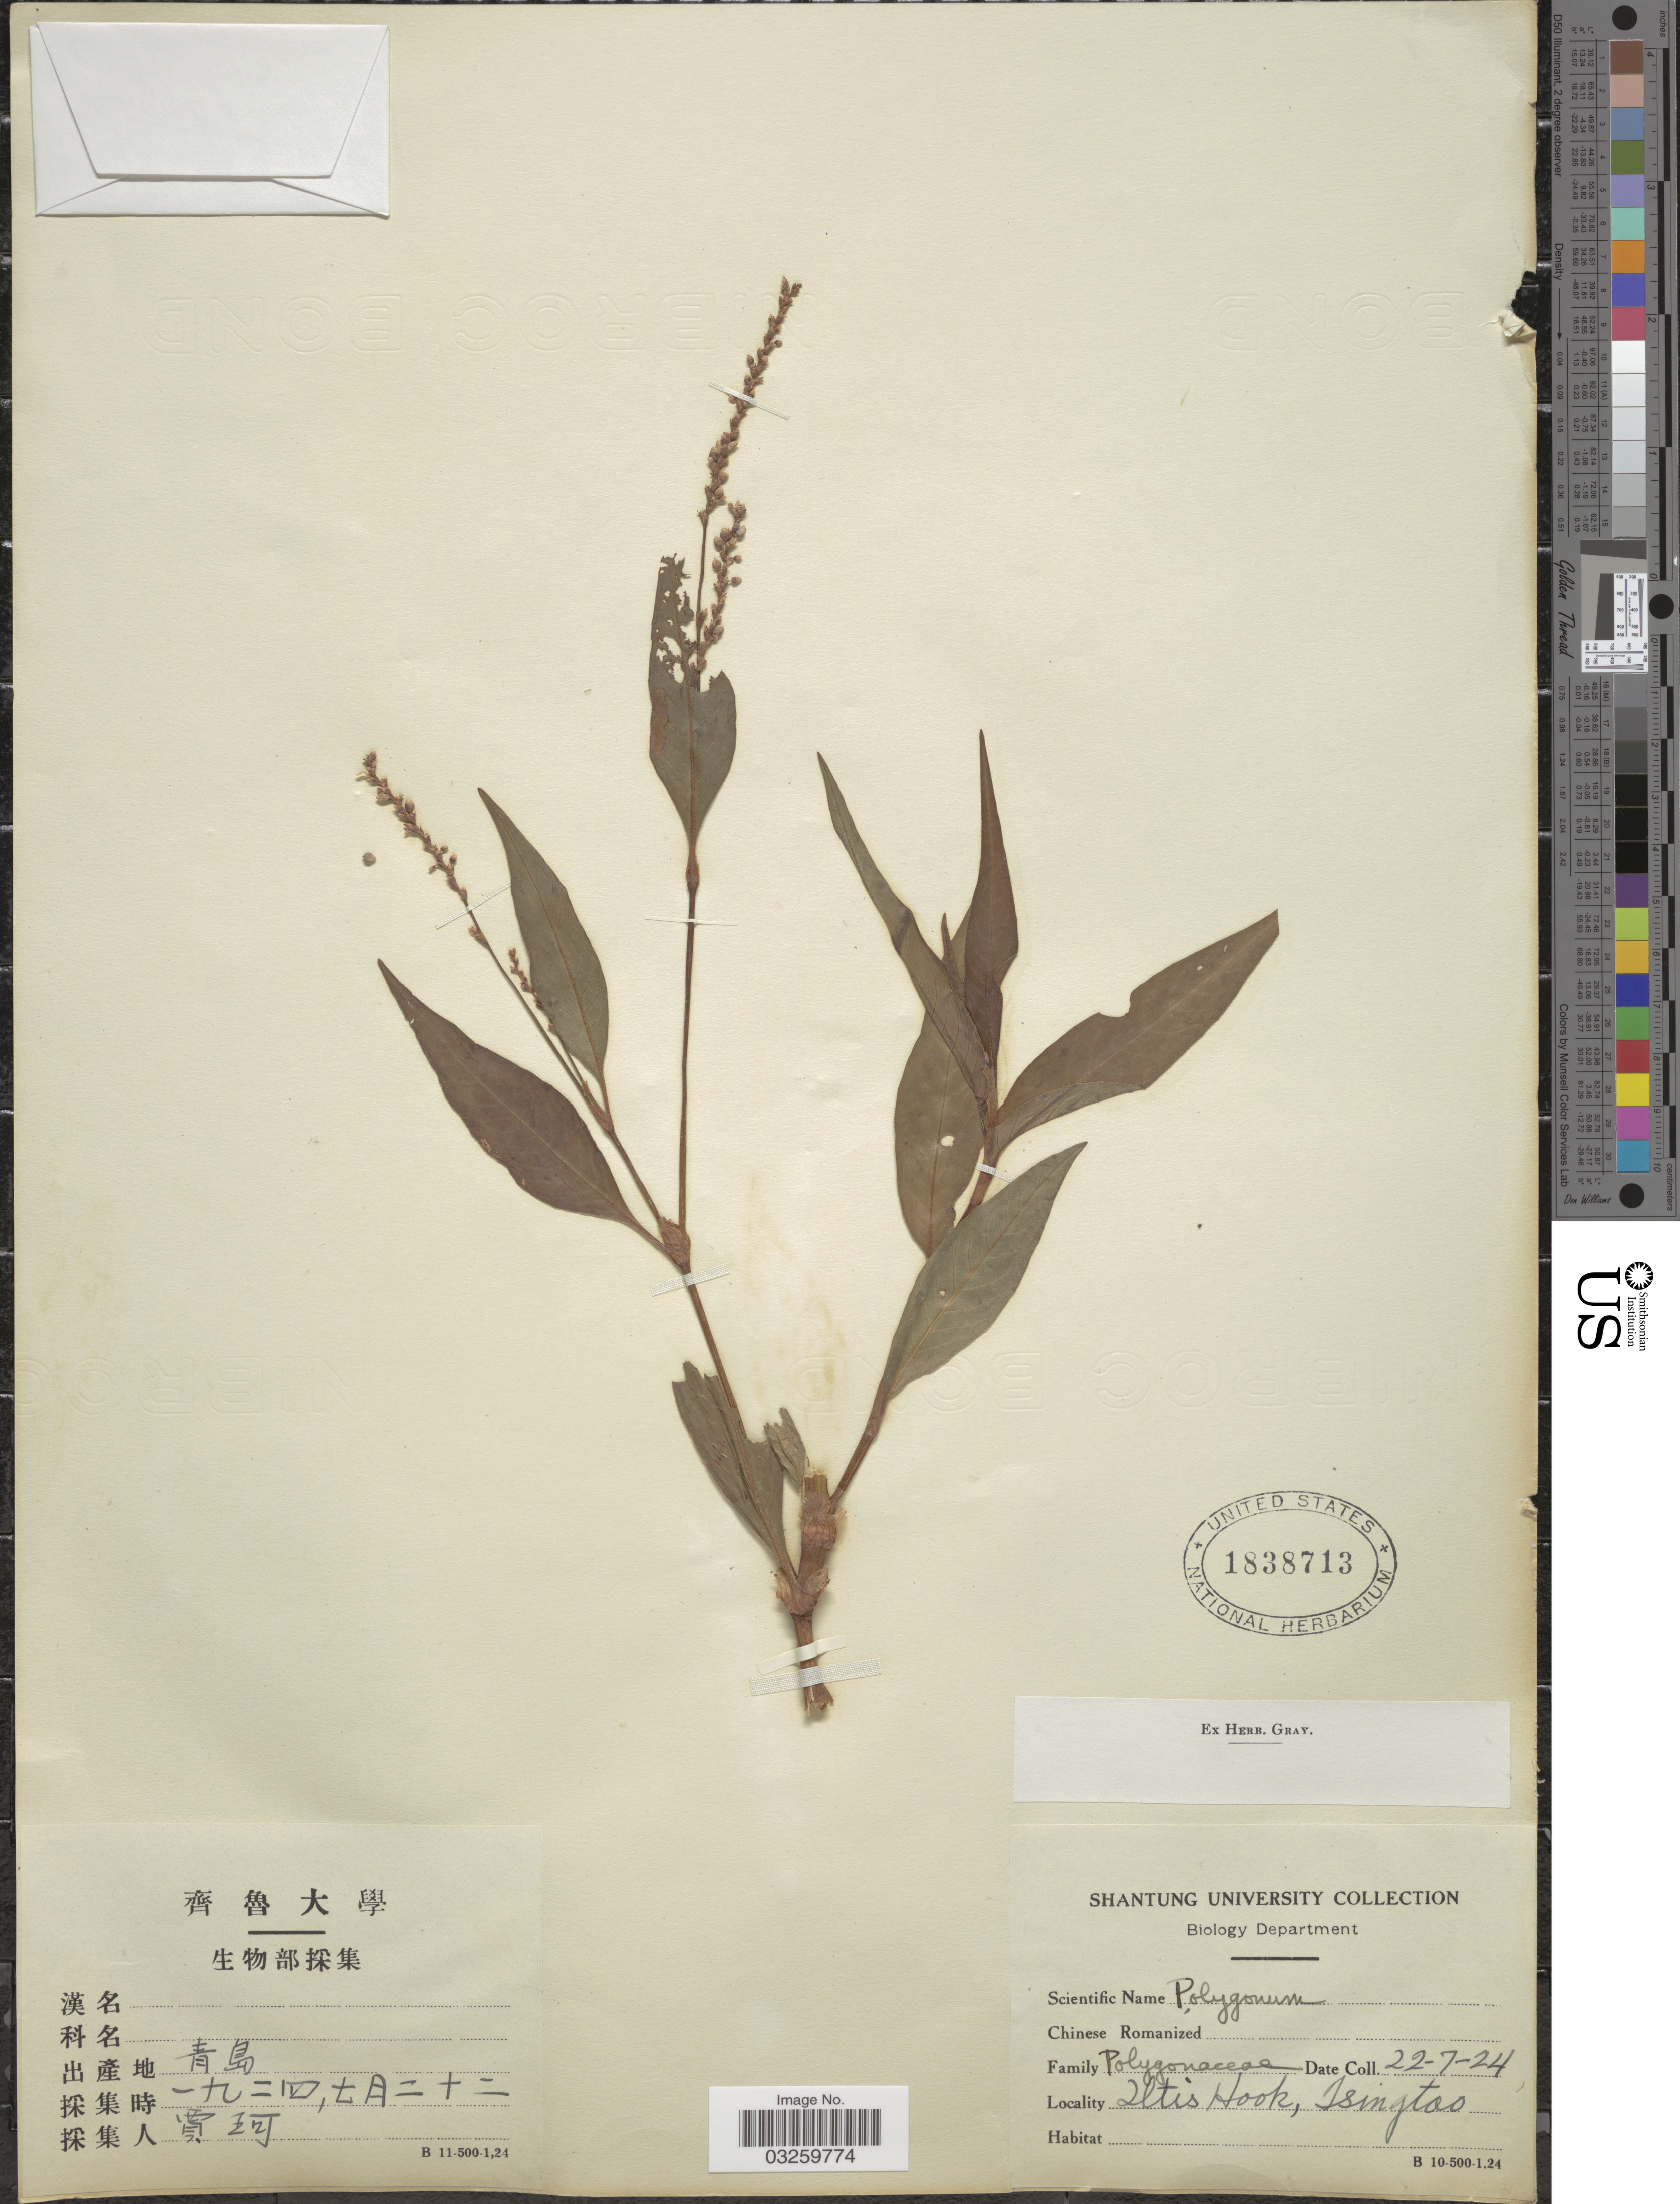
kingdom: Plantae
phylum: Tracheophyta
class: Magnoliopsida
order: Caryophyllales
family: Polygonaceae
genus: Polygonum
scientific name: Polygonum sp.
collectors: Shantung University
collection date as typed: Transcribed d/m/y: 22/7/24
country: China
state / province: Shandong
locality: Iltis Hook, Tsingtao.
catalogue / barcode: US 1838713